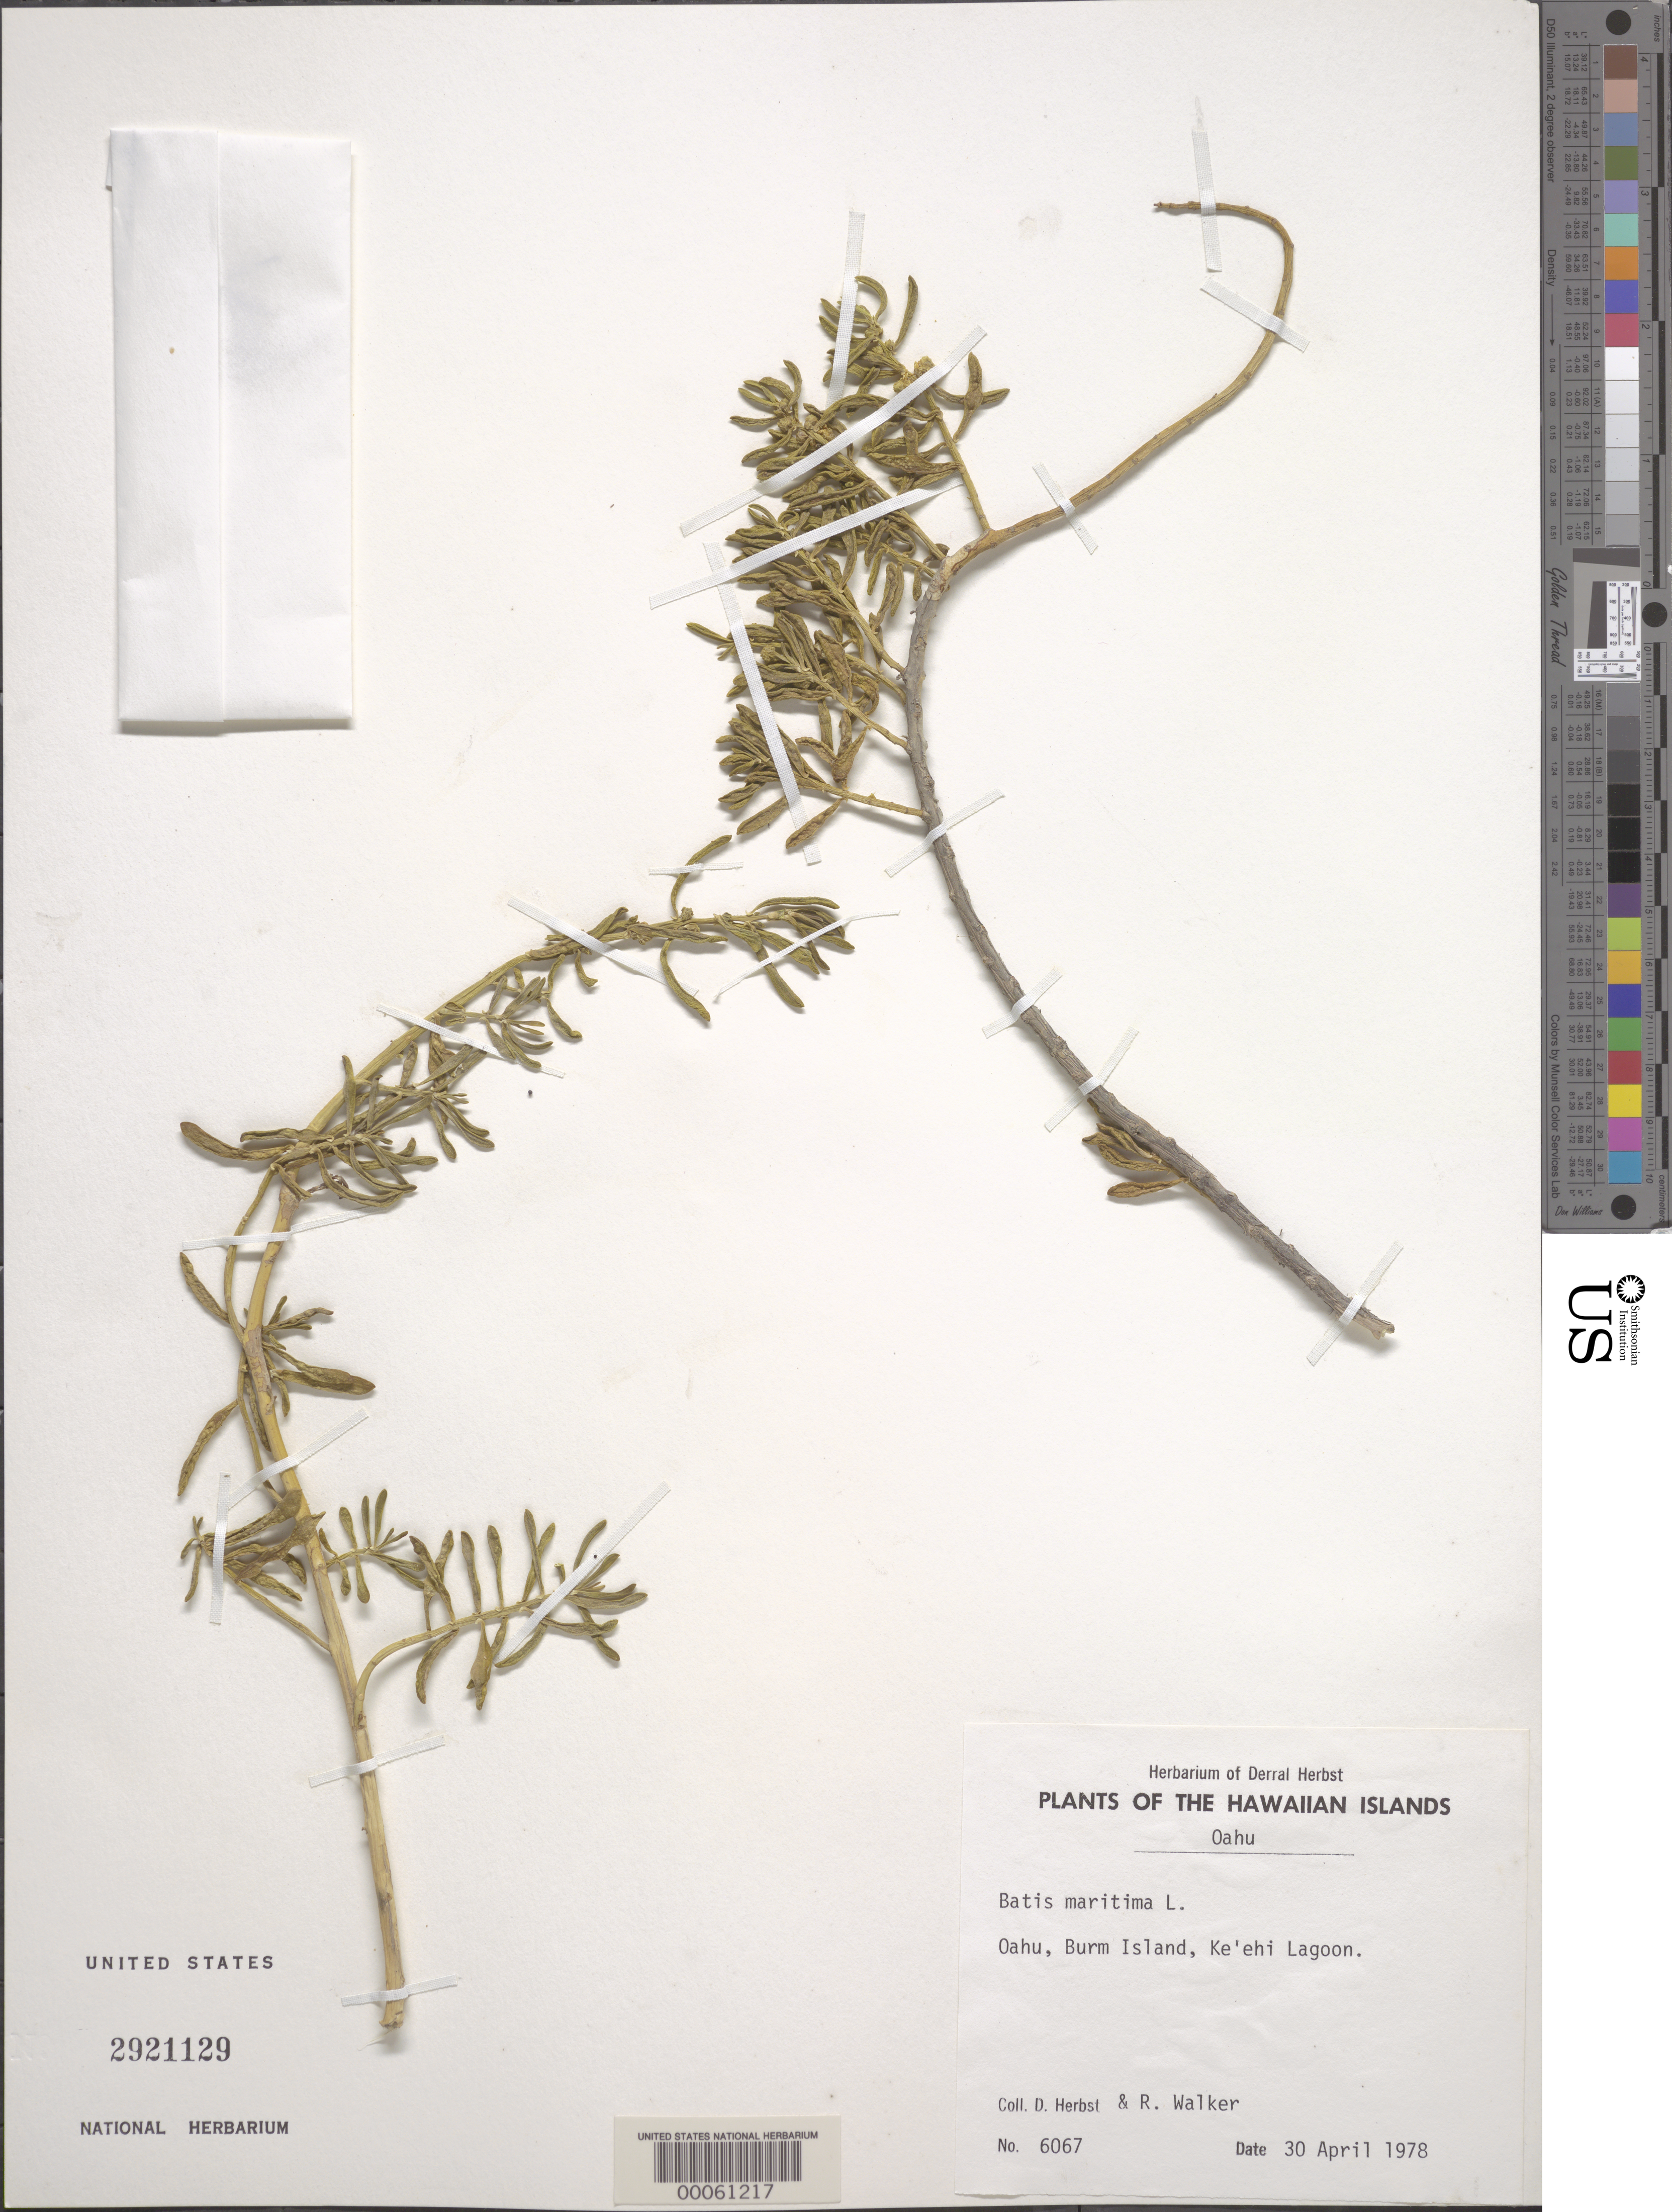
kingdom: Plantae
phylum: Tracheophyta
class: Magnoliopsida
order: Brassicales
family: Bataceae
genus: Batis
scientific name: Batis maritima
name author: L.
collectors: D. R. Herbst & R. Walker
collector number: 6067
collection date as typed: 30 Apr 1978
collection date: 1978-04-30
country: United States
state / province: Hawaii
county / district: Honolulu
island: Oahu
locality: Burm island, ke'ehi lagoon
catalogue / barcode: US 2921129